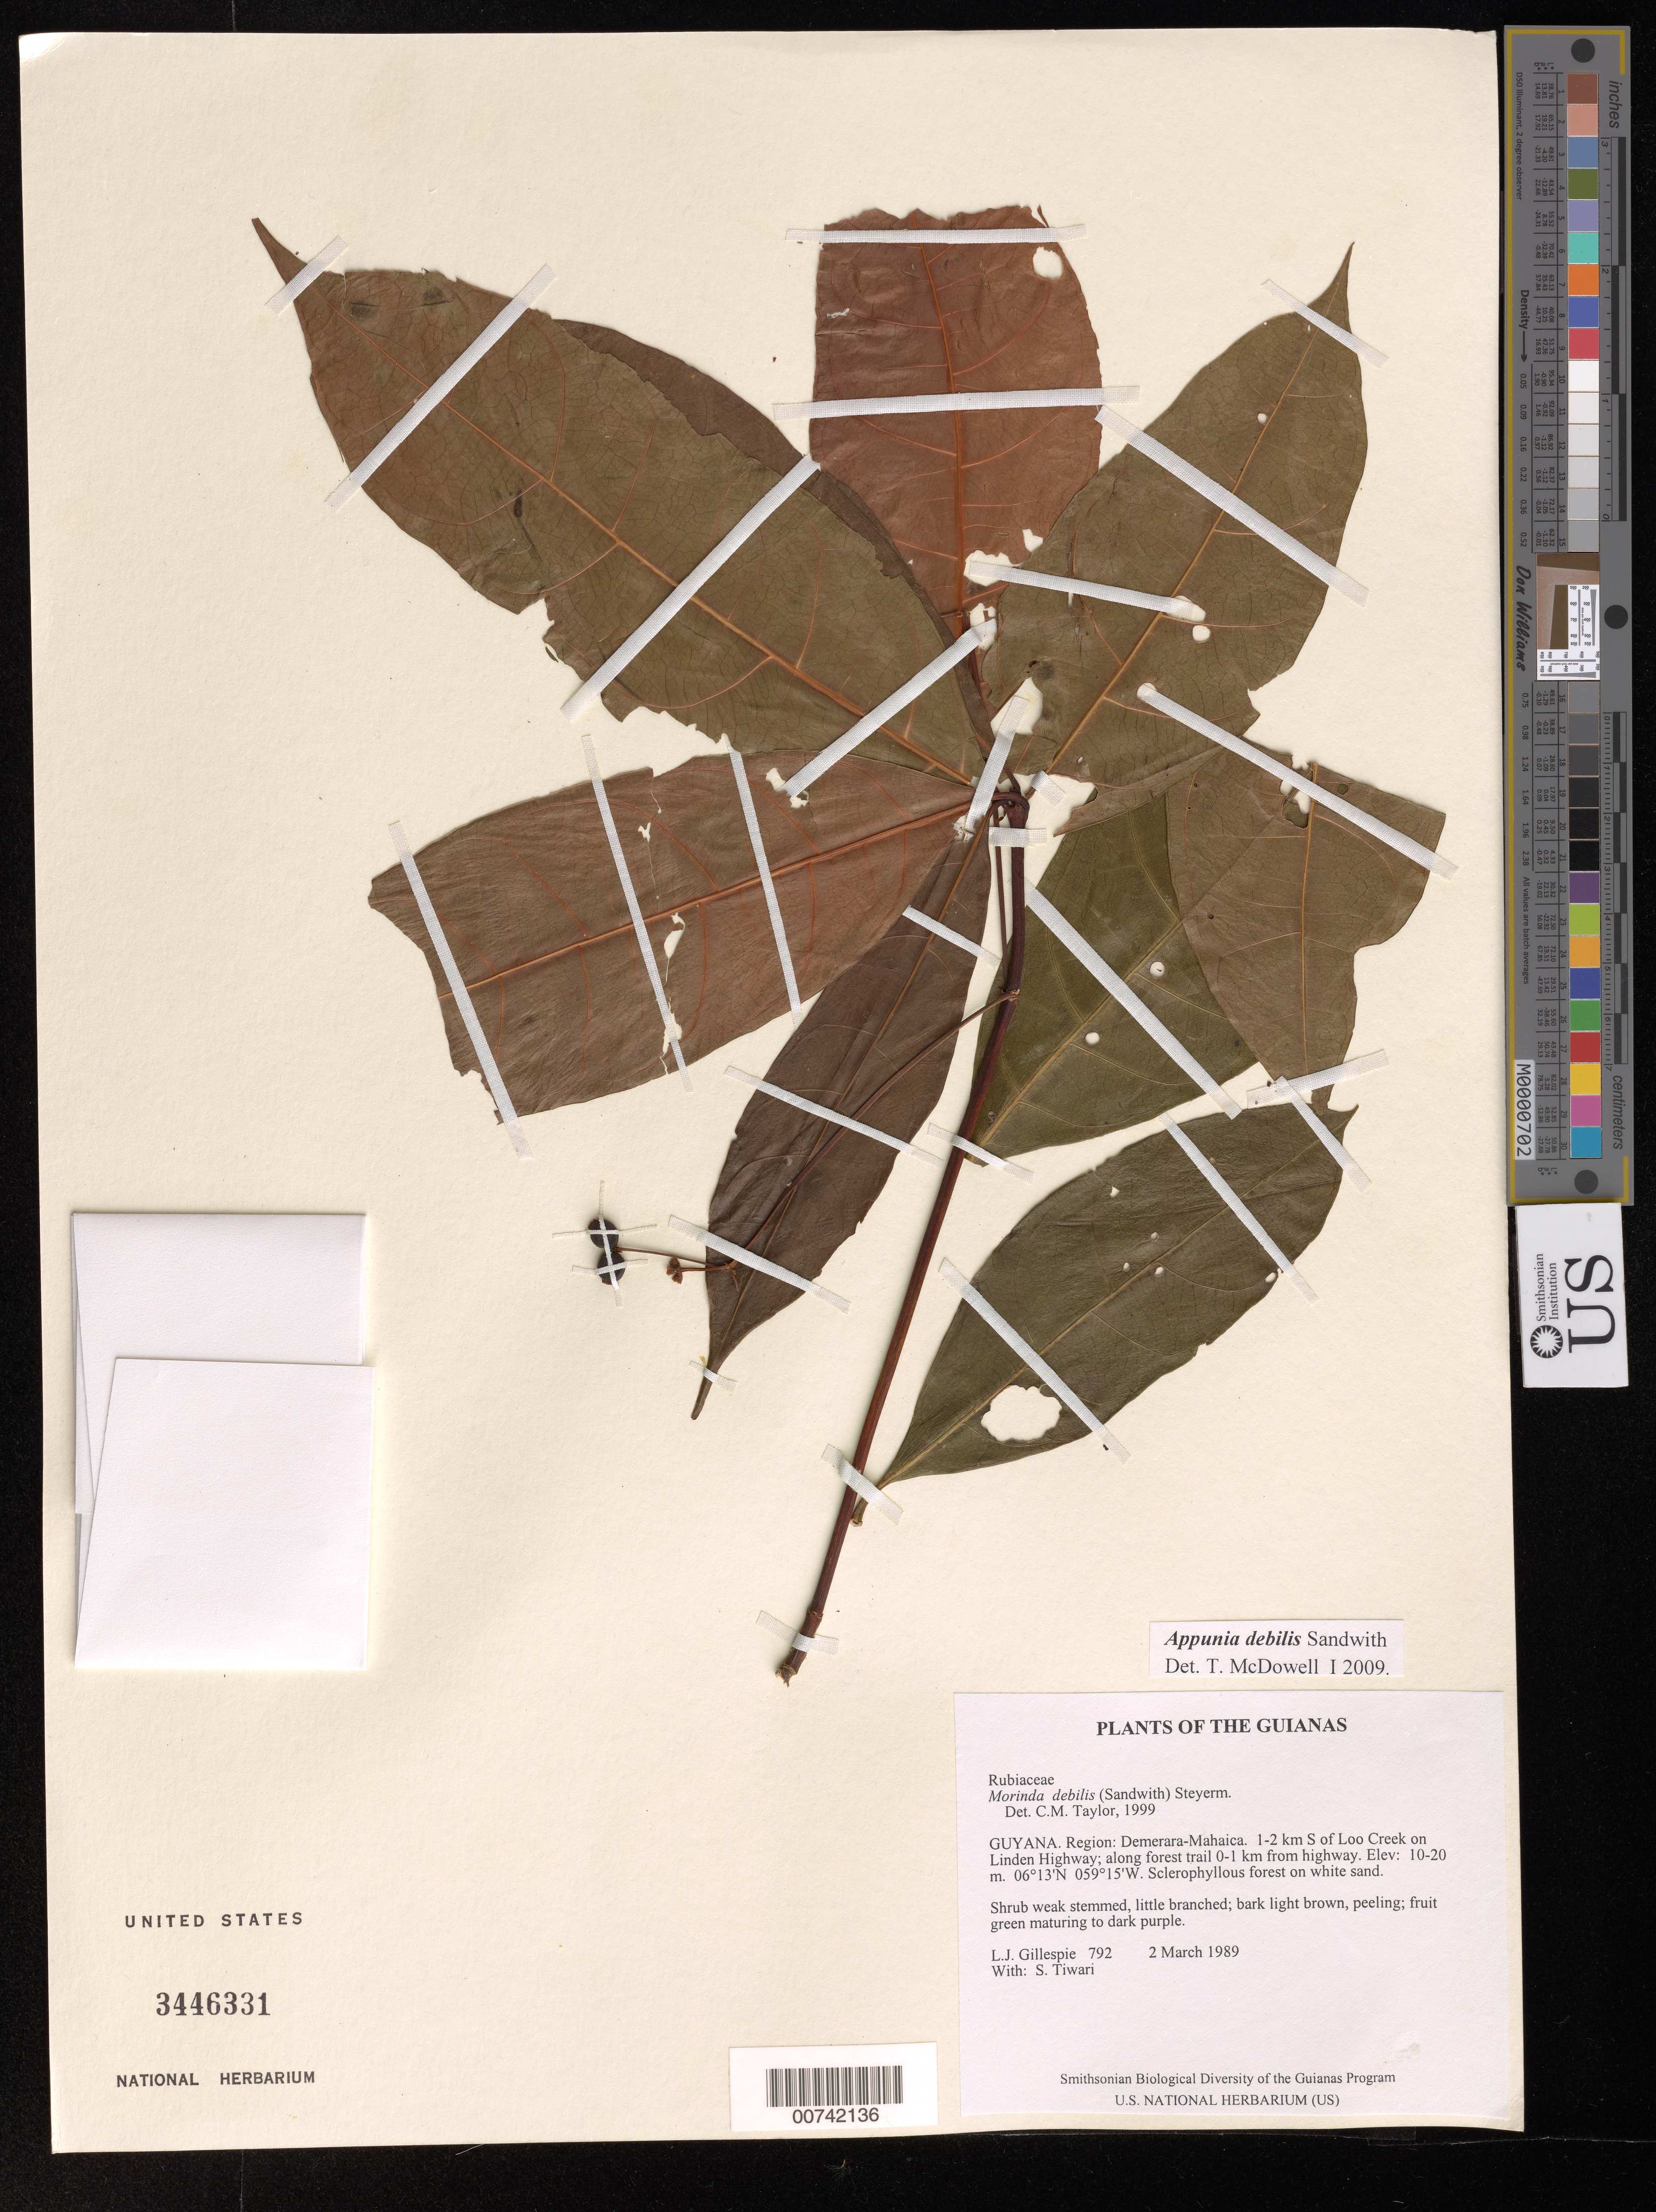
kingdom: Plantae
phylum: Tracheophyta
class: Magnoliopsida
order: Gentianales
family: Rubiaceae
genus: Appunia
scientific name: Appunia debilis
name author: Sandwith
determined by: McDowell, T.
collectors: L. J. Gillespie & S. Tiwari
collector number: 792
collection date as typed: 2 March 1989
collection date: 1989-03-02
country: Guyana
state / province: Demerara-Mahaica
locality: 1-2 km S of Loo Creek on Linden Highway; along forest trail 0-1 km from highway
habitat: Sclerophyllous forest on white sand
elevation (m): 10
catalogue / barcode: US 3446331